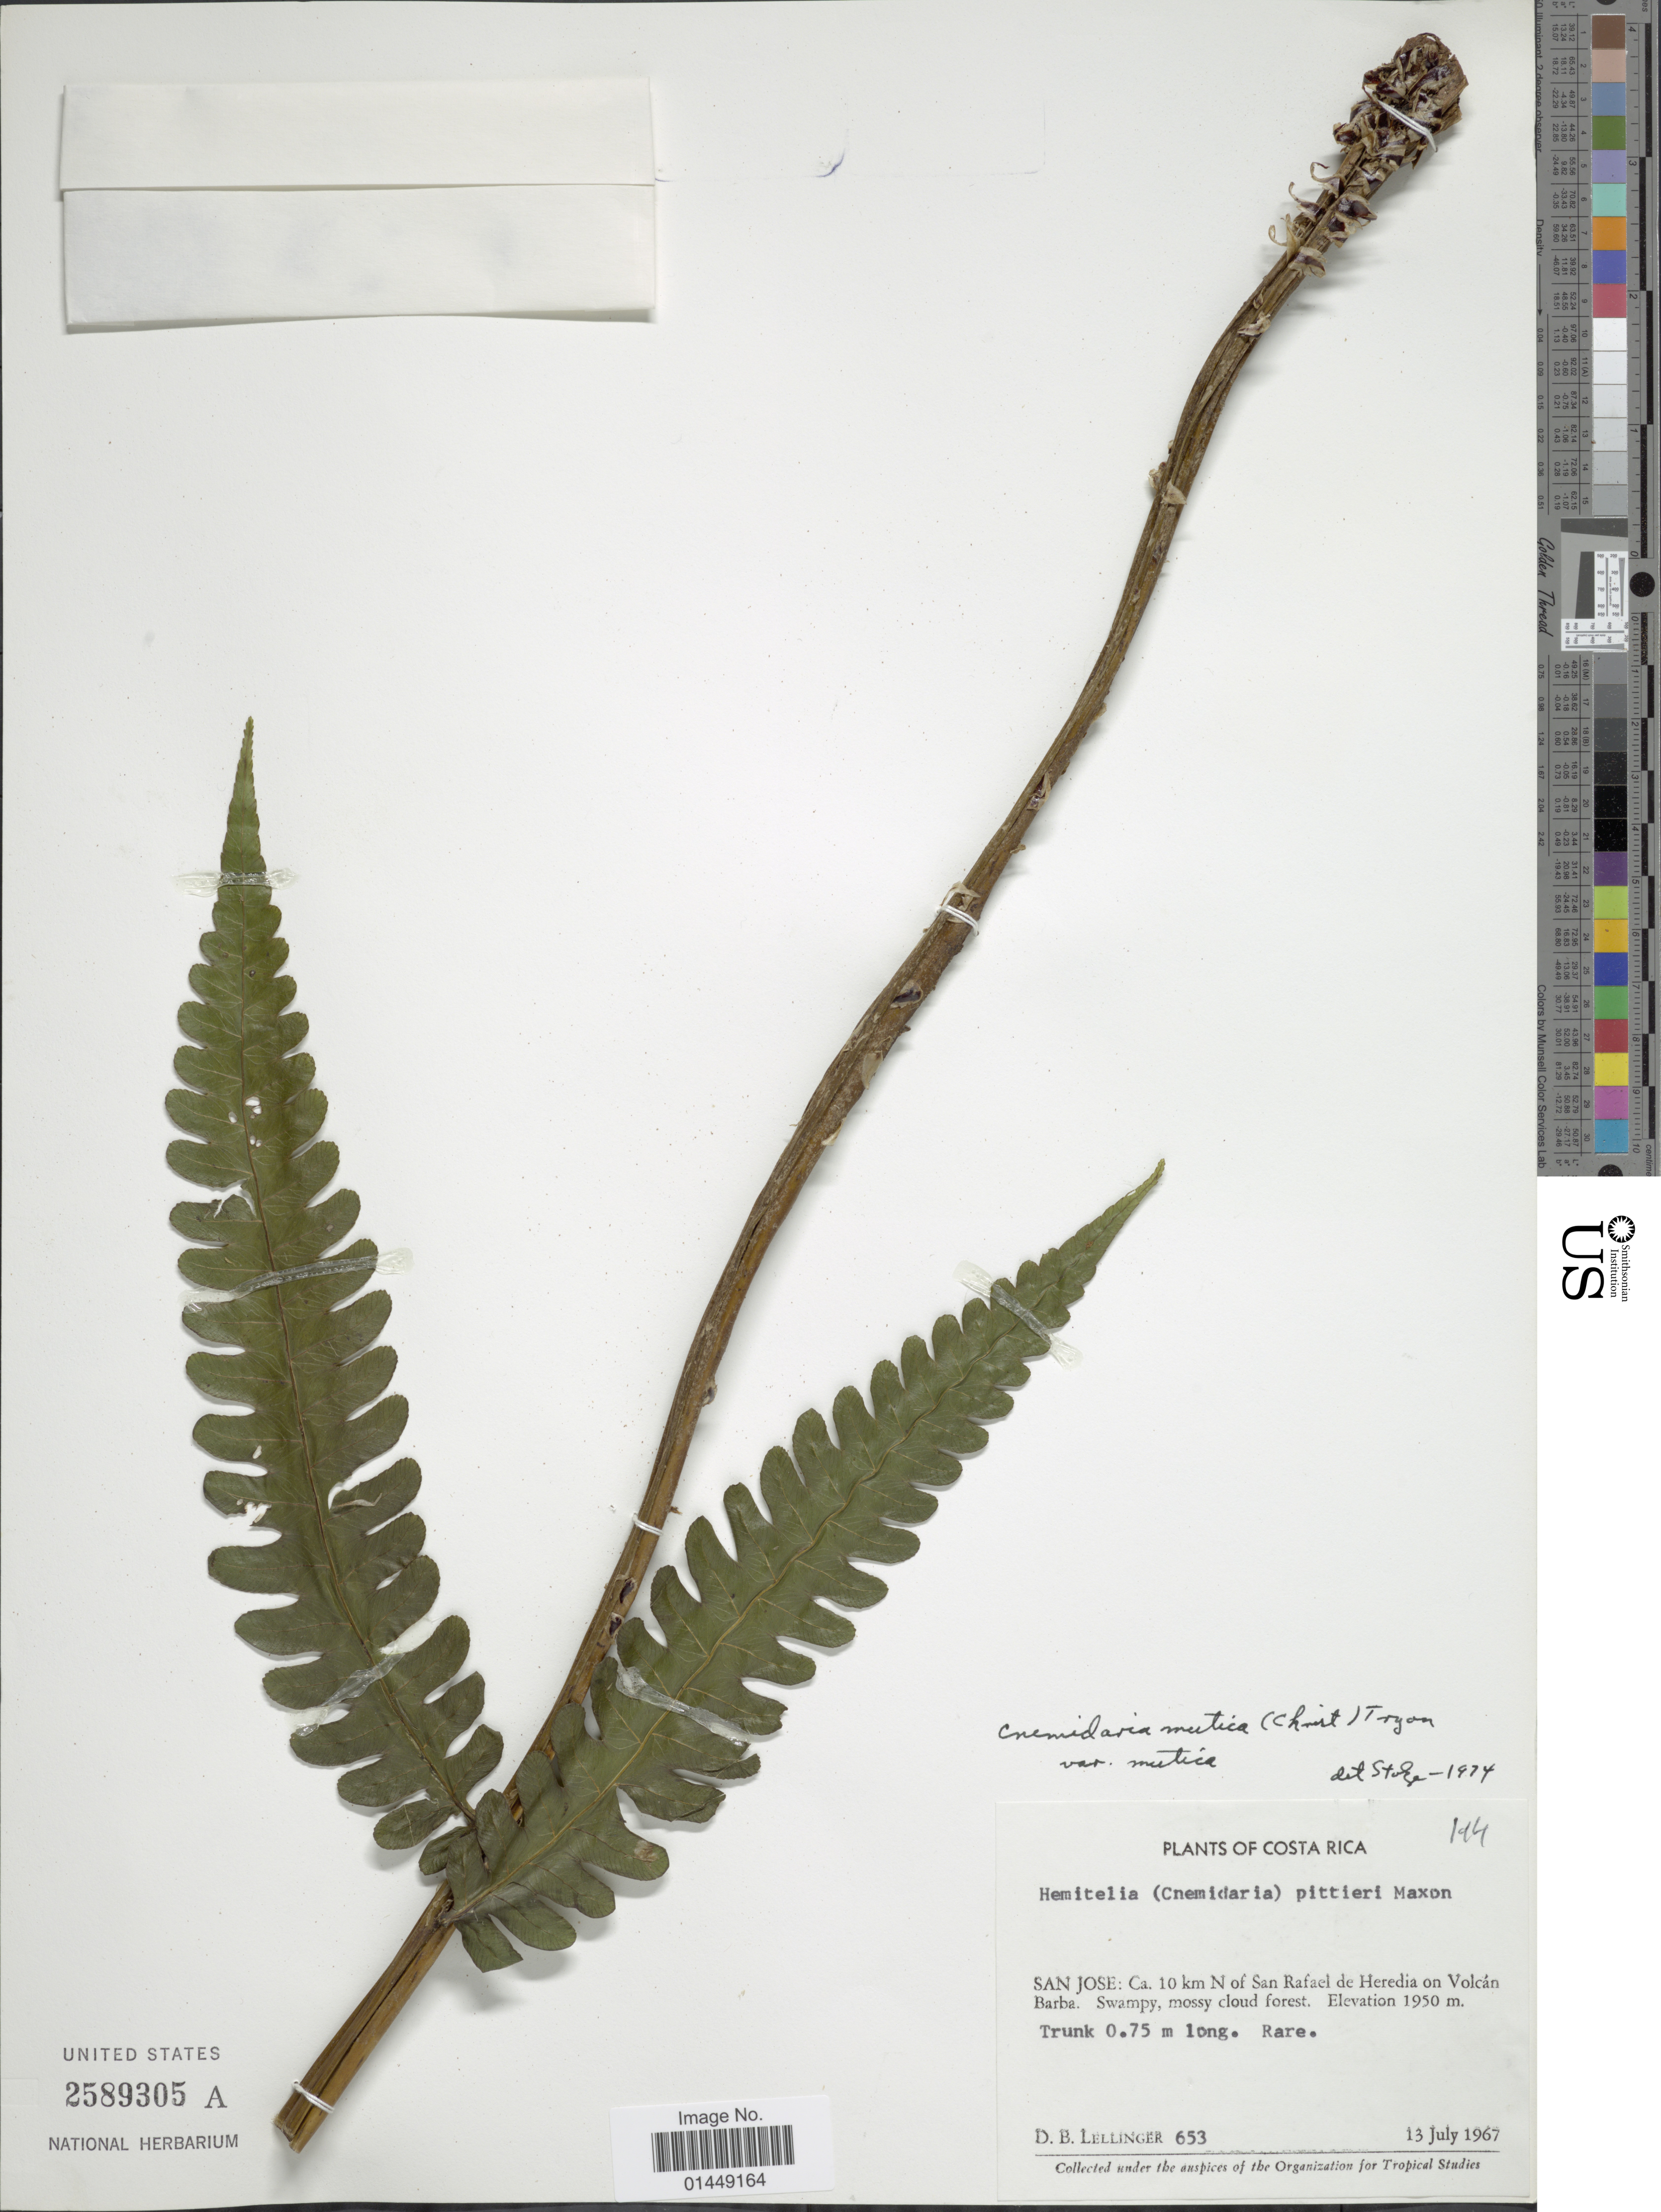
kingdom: Plantae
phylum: Tracheophyta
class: Polypodiopsida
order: Cyatheales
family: Cyatheaceae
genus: Cyathea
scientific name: Cyathea mutica var. mutica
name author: (Christ) Domin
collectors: D. B. Lellinger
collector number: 653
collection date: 1967-07-13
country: Costa Rica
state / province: San José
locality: San Jose: Ca. 10 km N of San Rafael de Heredia on Volcán Barba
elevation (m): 1950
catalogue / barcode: US 2589305A